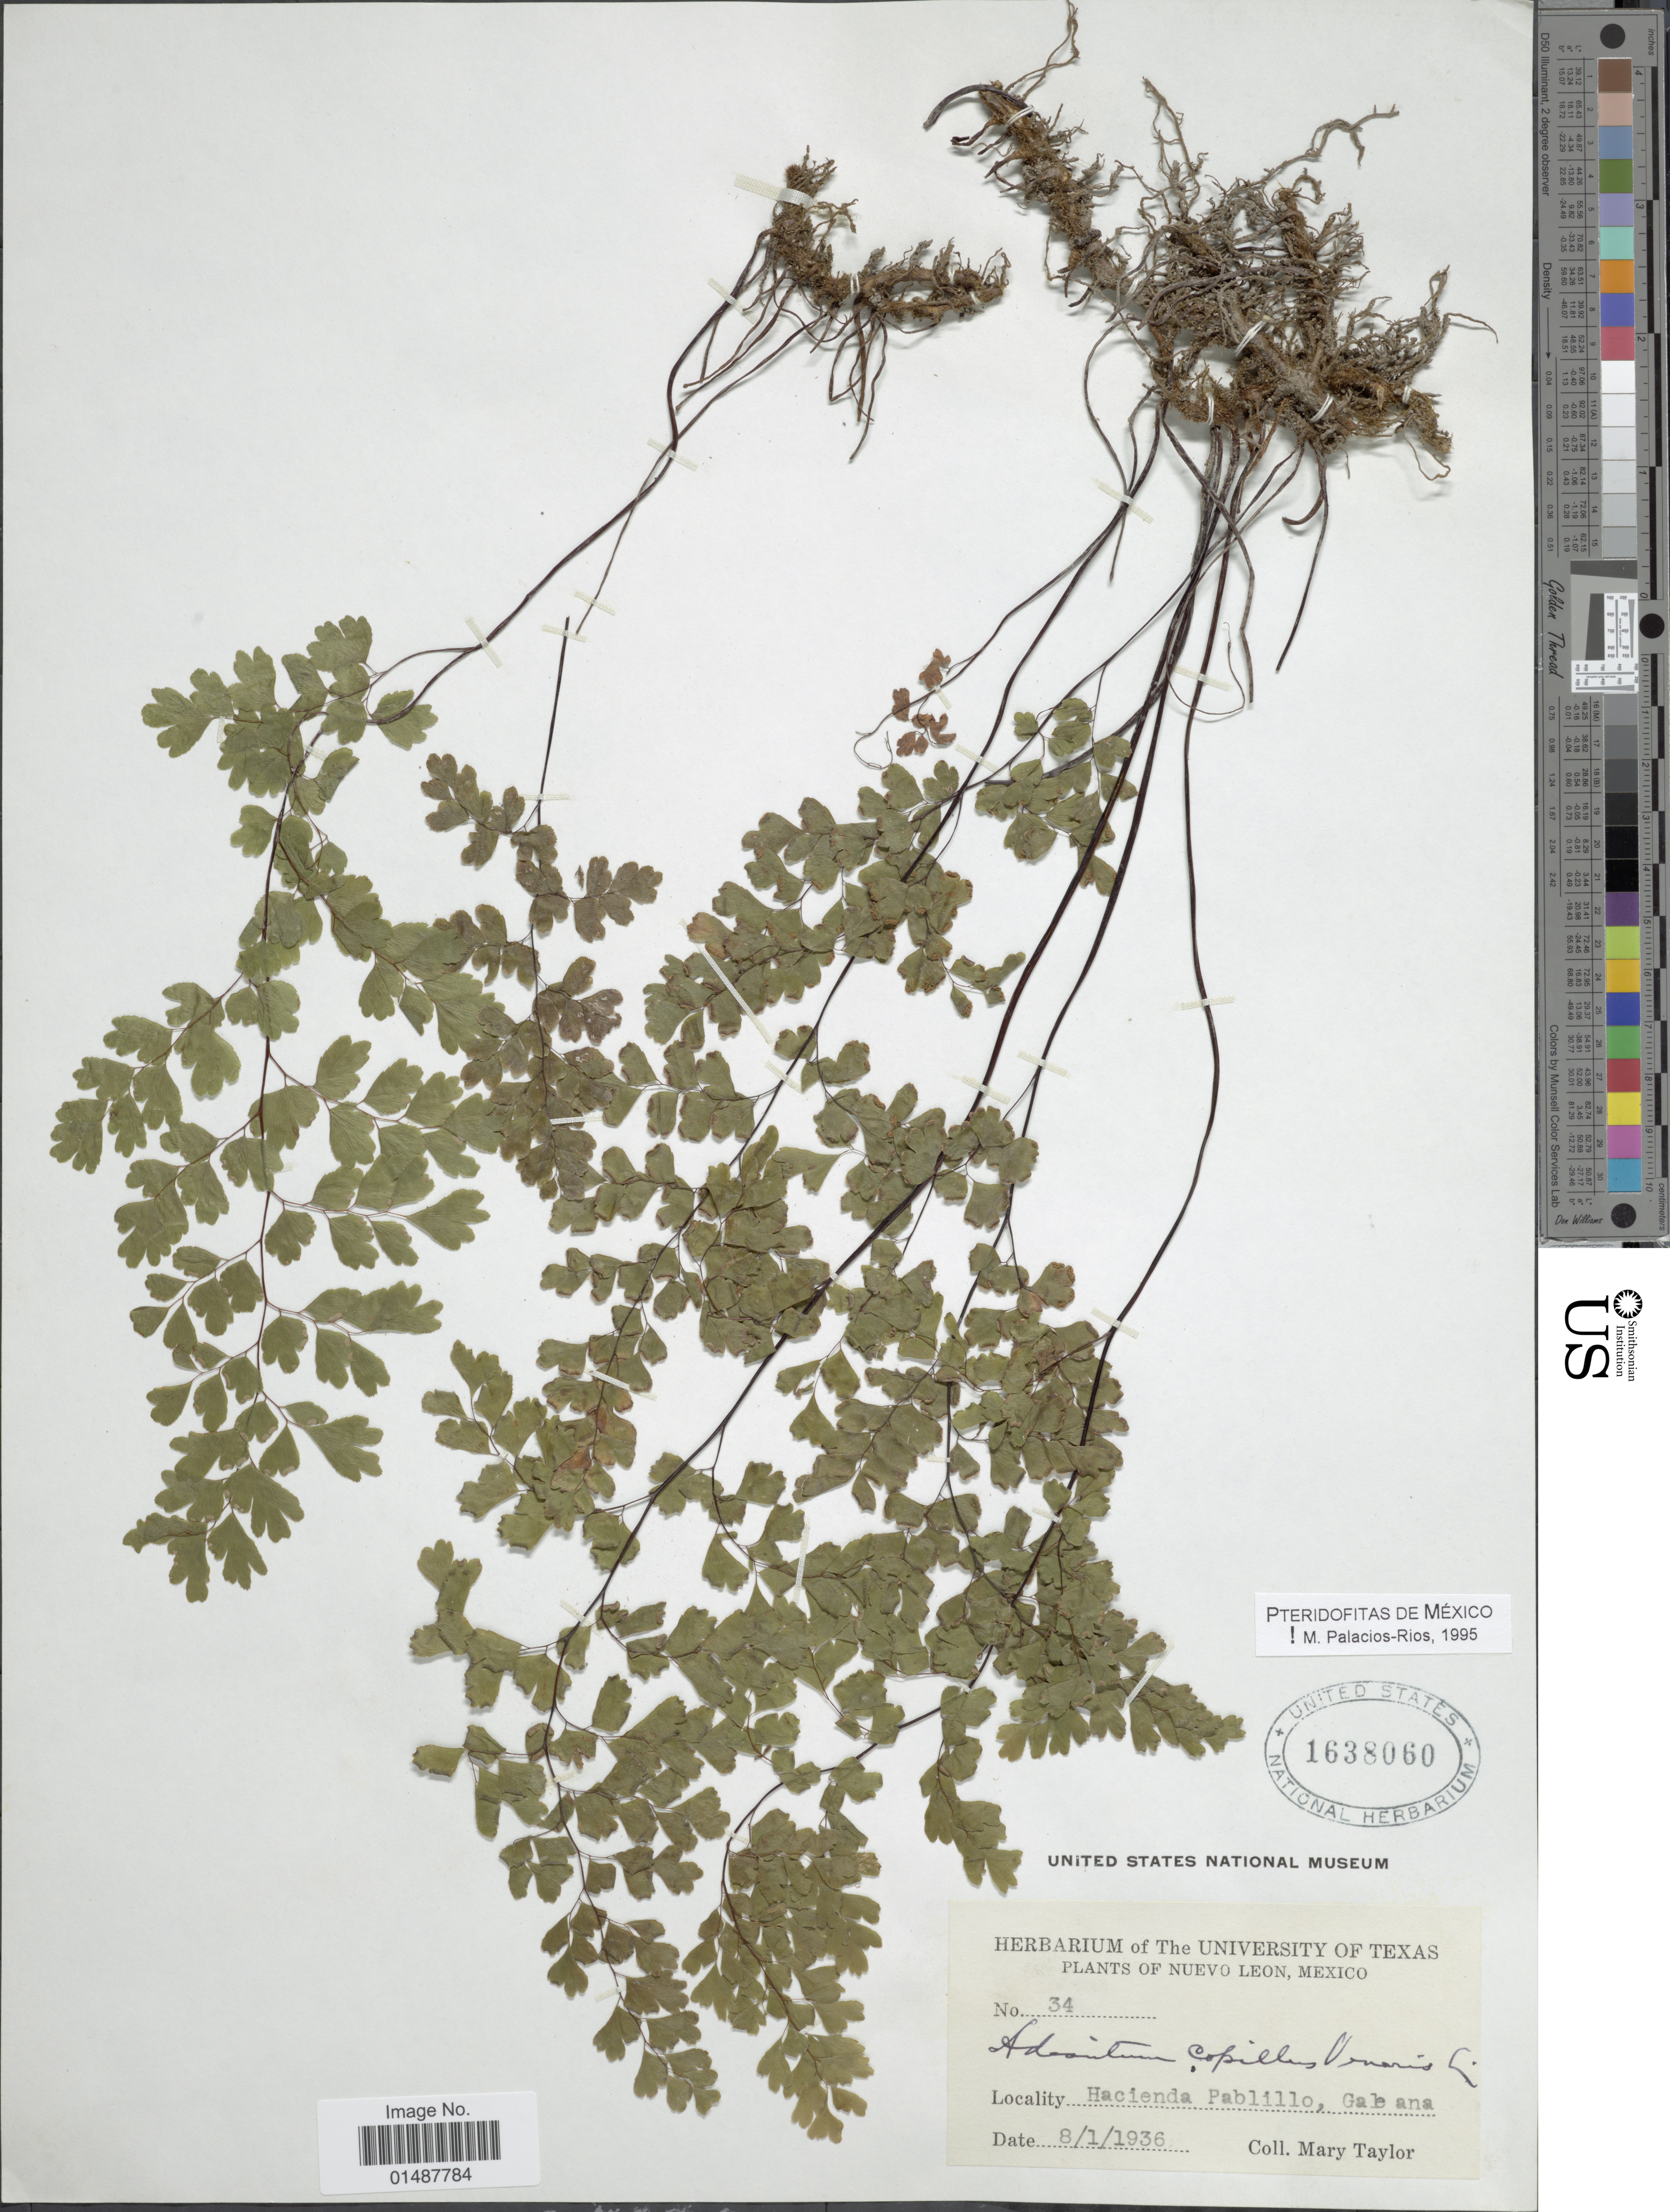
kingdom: Plantae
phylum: Tracheophyta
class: Polypodiopsida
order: Polypodiales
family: Pteridaceae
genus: Adiantum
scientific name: Adiantum capillus-veneris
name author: L.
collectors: M. S. Taylor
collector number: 34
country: Mexico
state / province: Nuevo León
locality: Hacienda Pablillo, Galeana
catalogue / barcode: US 1638060